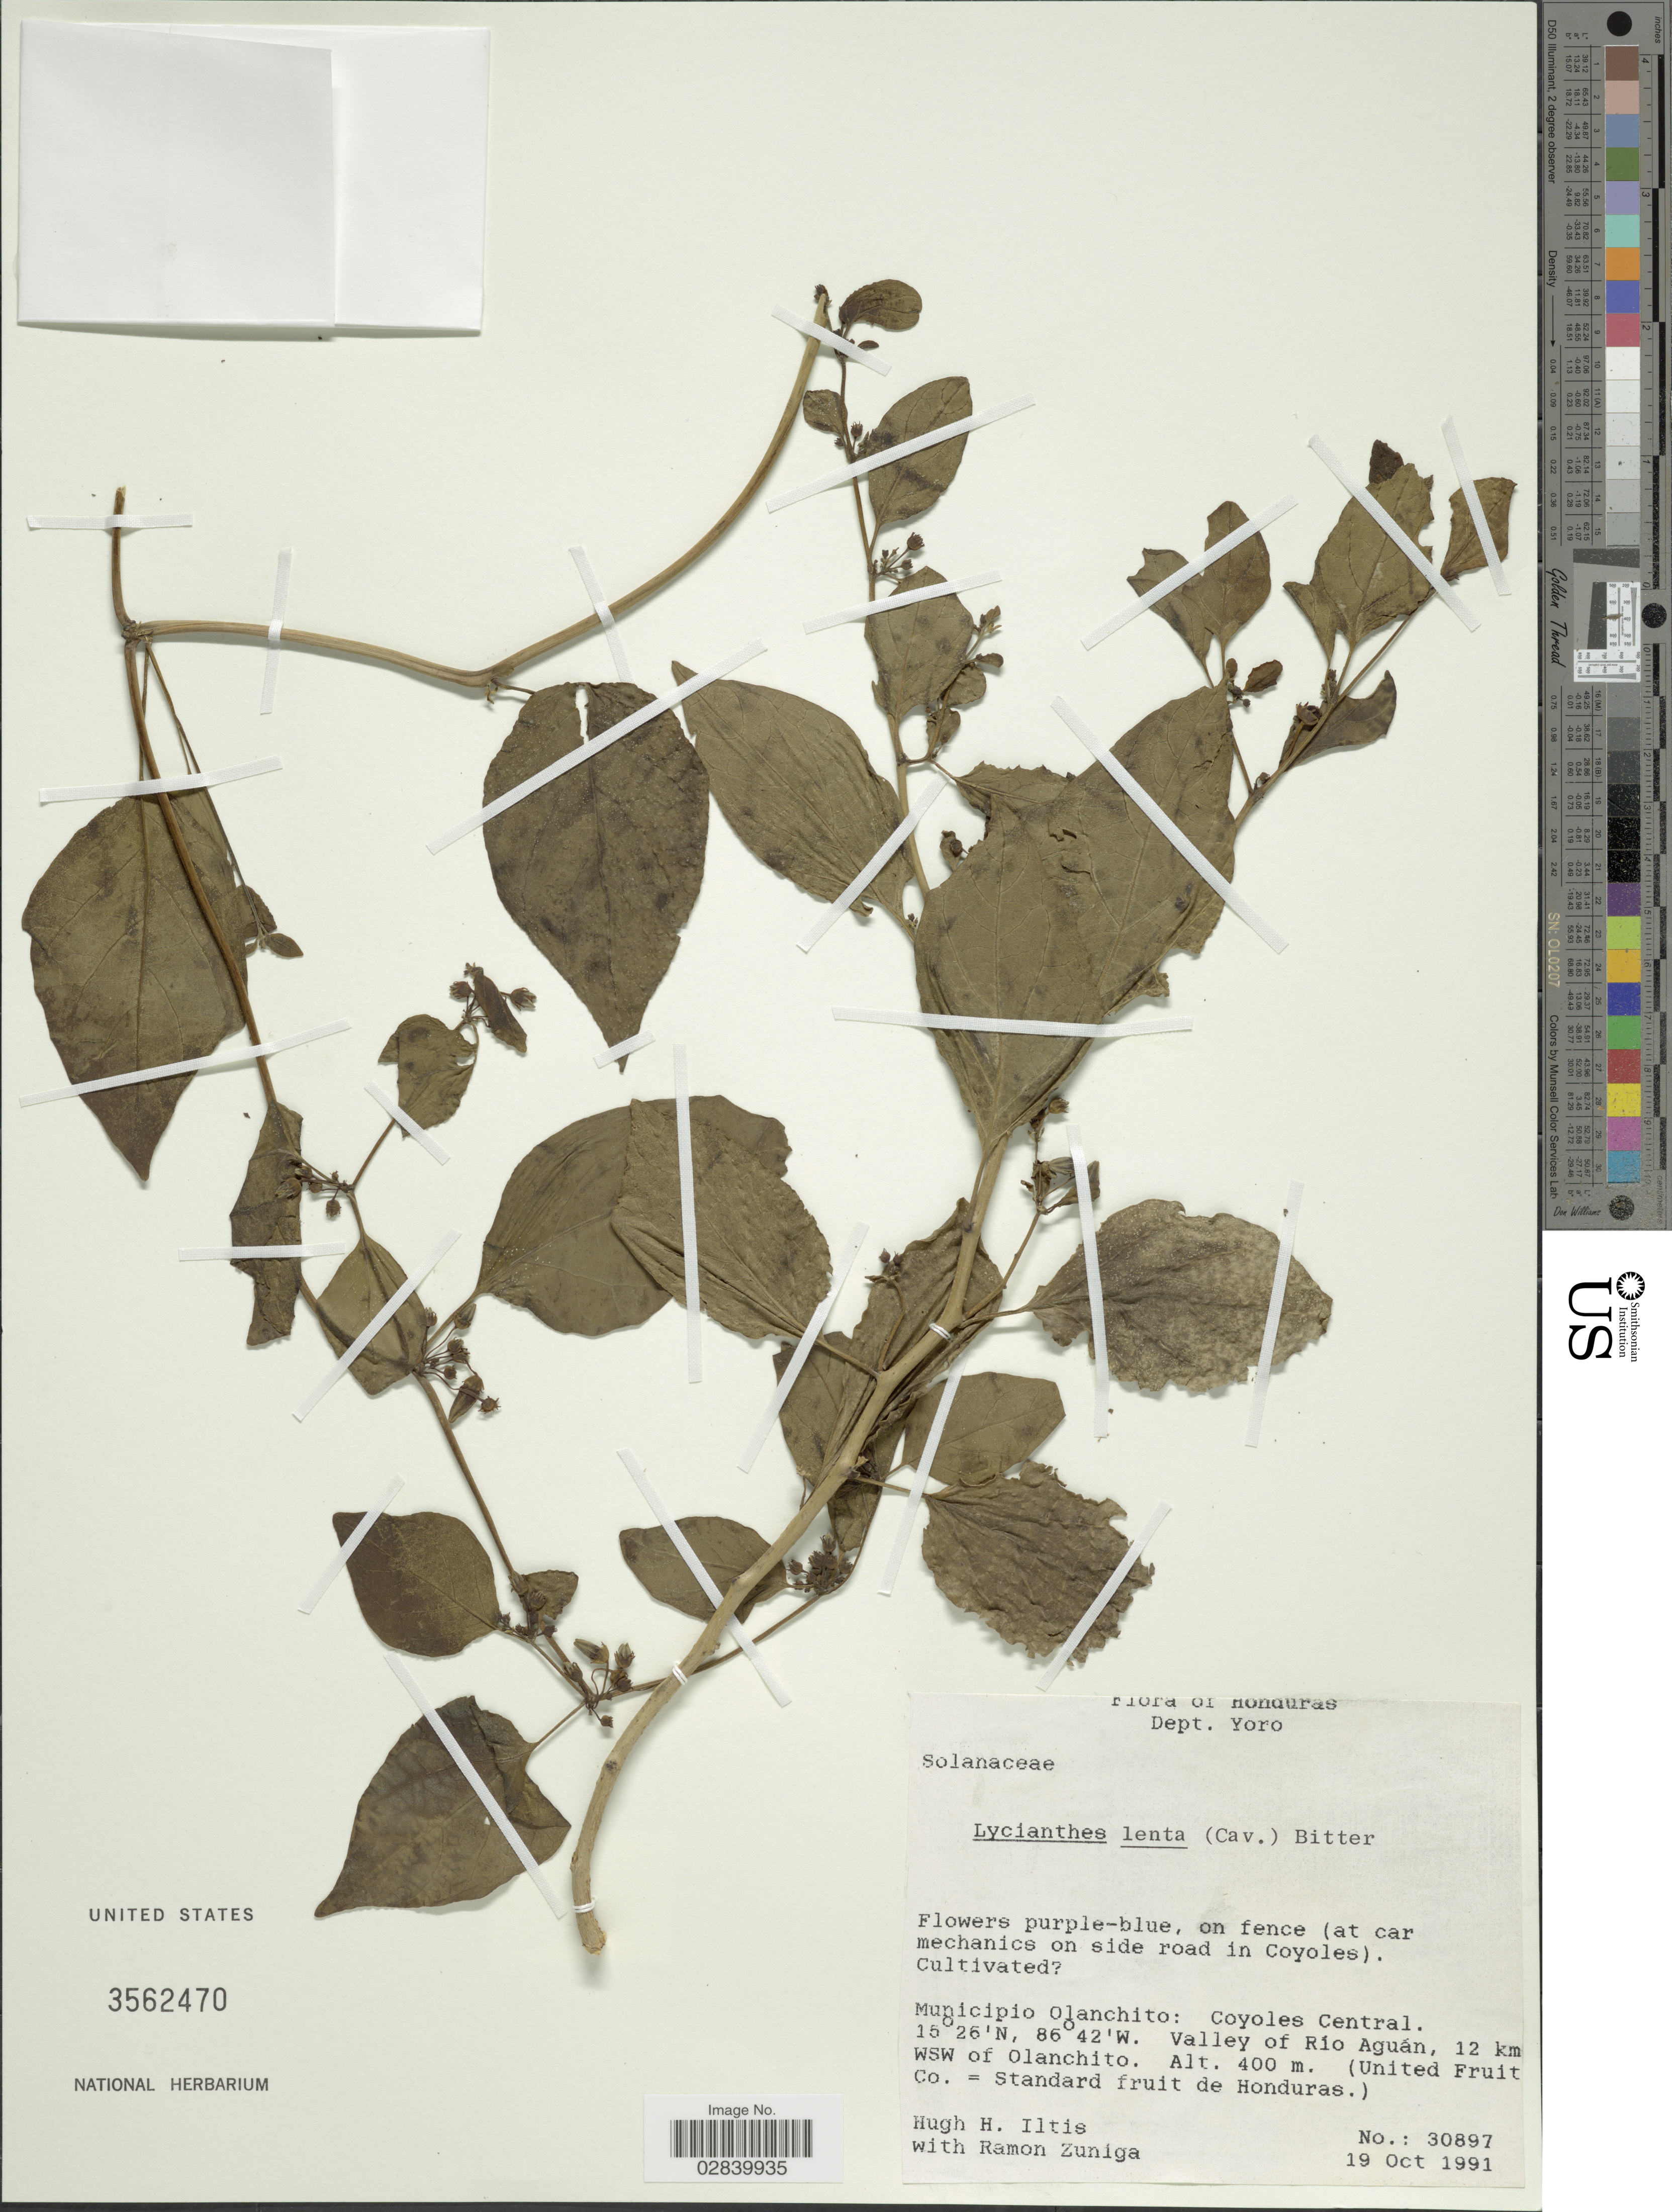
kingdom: Plantae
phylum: Tracheophyta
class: Magnoliopsida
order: Solanales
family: Solanaceae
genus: Lycianthes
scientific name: Lycianthes lenta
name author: (Cav.) Bitter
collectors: H. Iltis & R. Zuniga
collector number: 30897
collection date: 1991-10-19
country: Honduras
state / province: Yoro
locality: Dept. Yoro. On fence (at car mechanics on side road in Coyoles). Municipio Olanchito: Coyoles Central. Valley of Río Aguán, 12 km WSW of Olanchito.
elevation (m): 400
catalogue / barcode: US 3562470